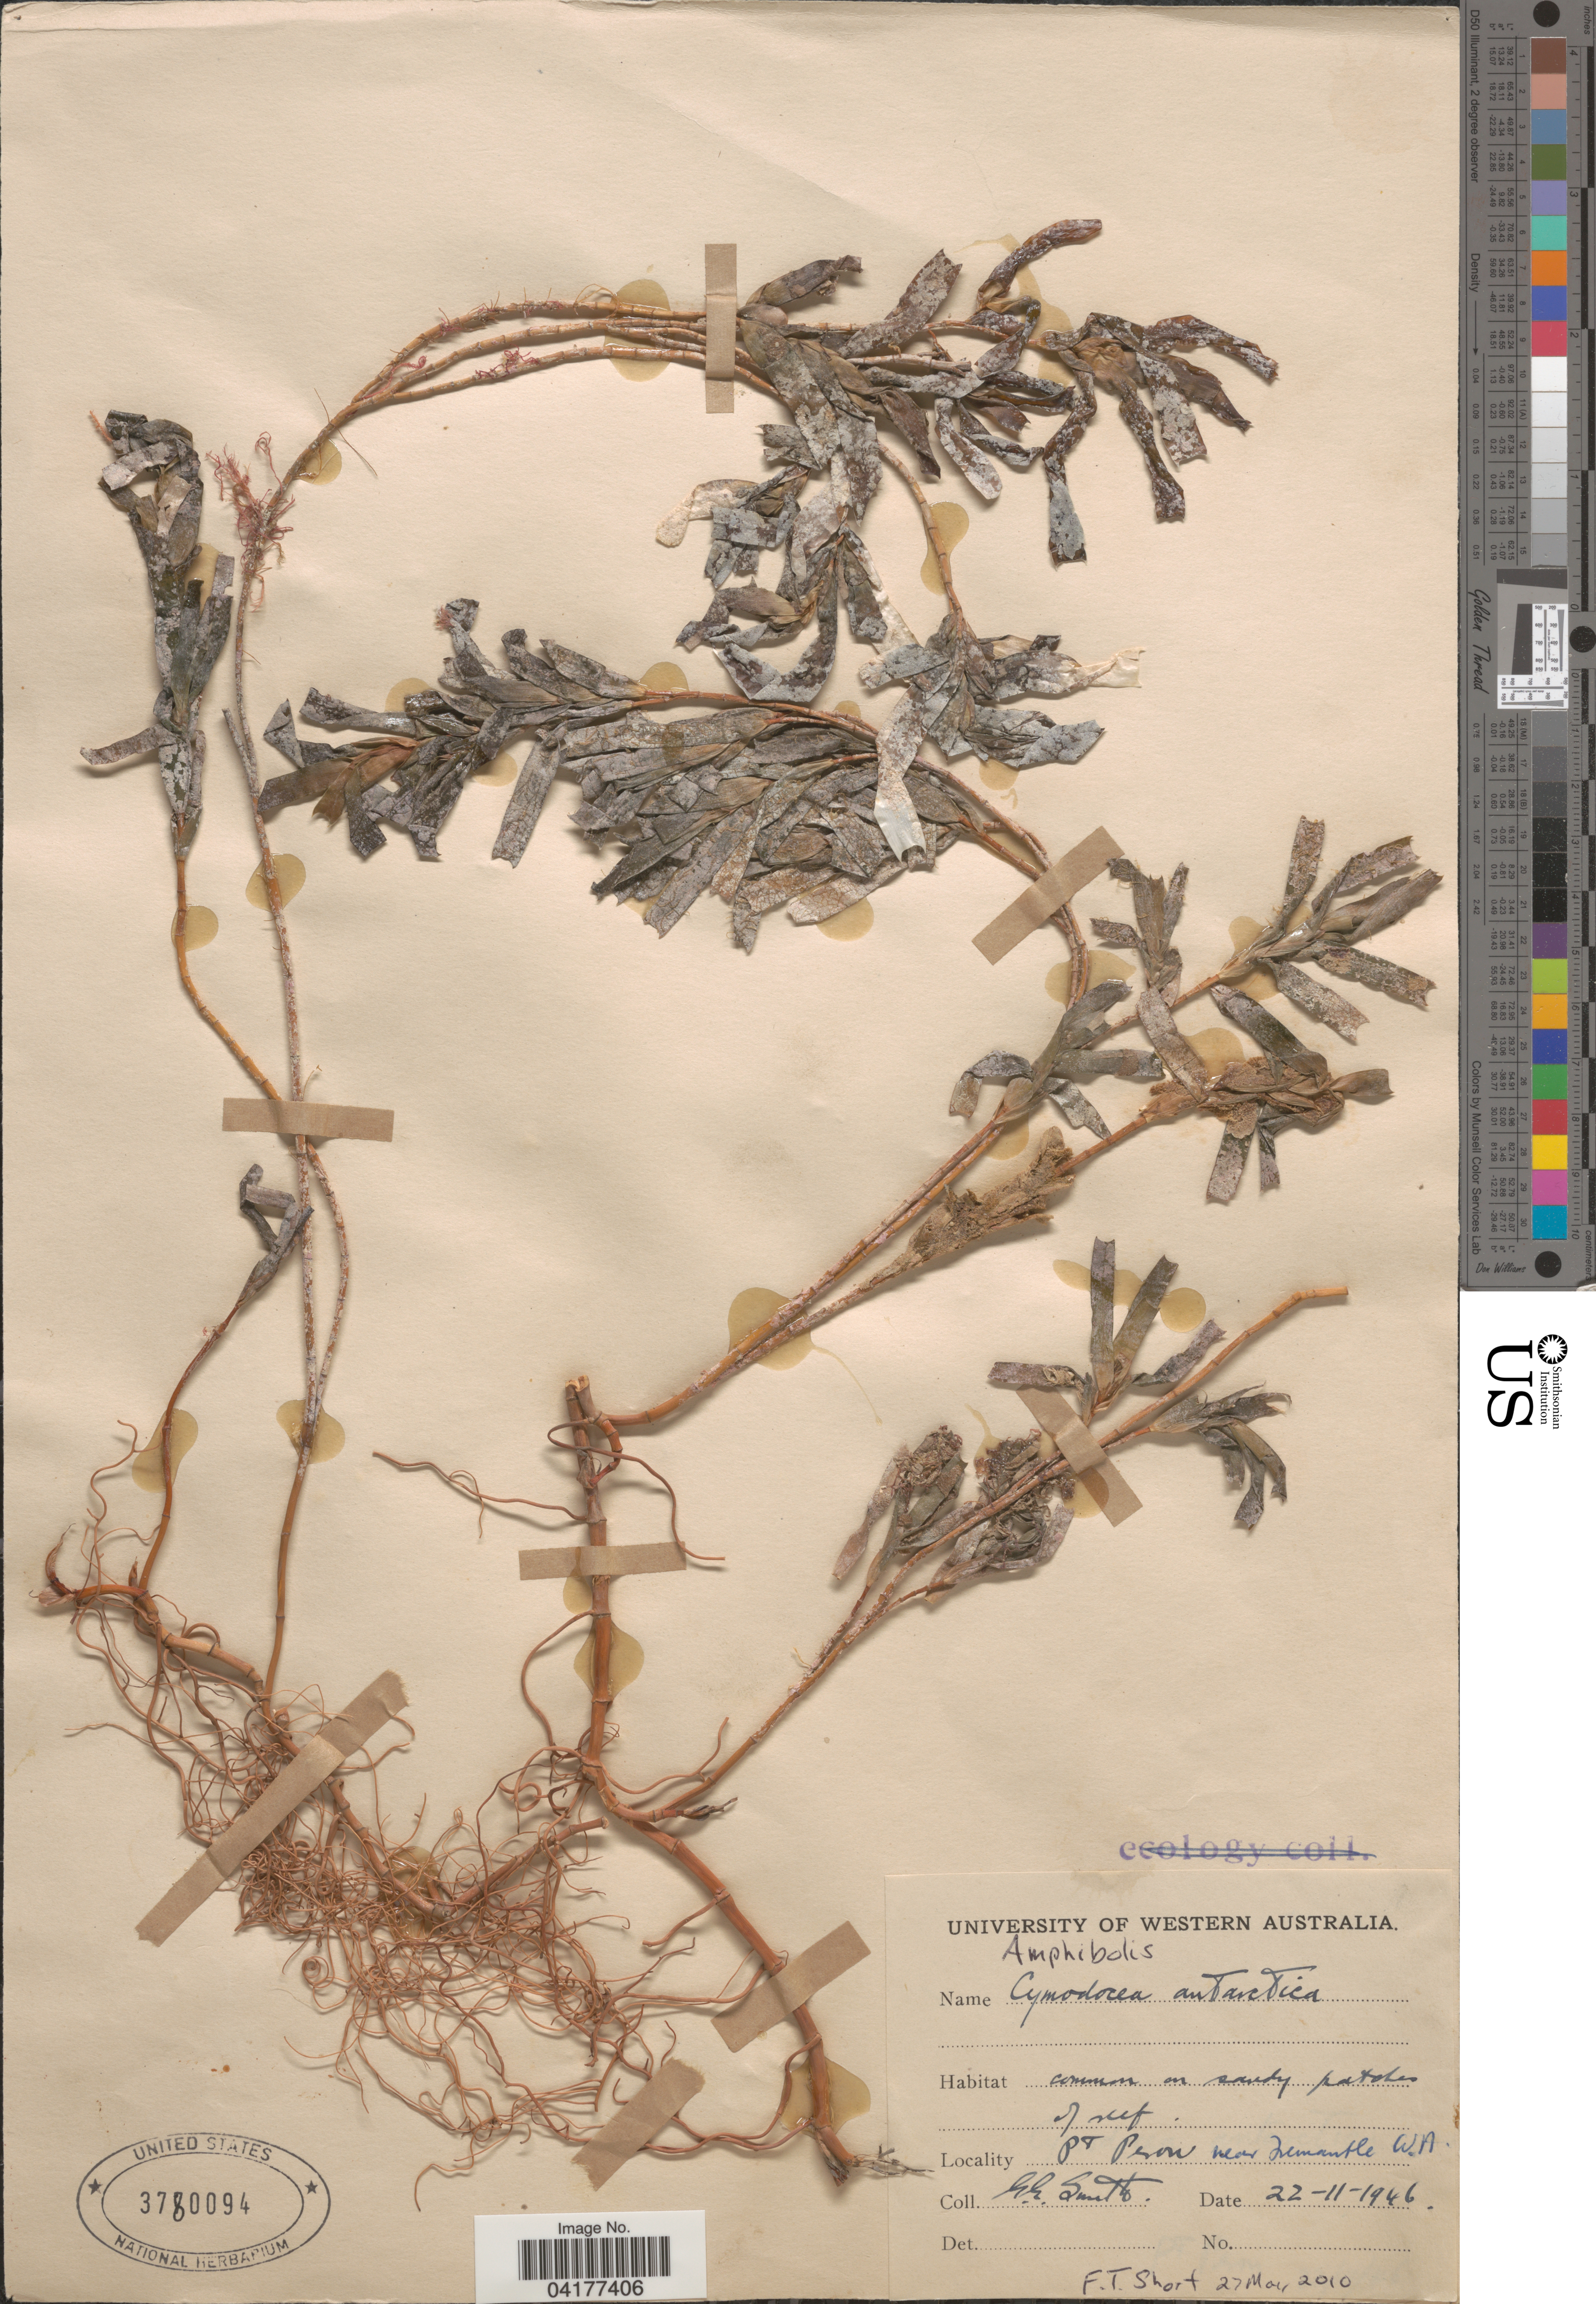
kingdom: Plantae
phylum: Tracheophyta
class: Liliopsida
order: Alismatales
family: Cymodoceaceae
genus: Amphibolis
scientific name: Amphibolis antarctica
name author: (Labill.) Asch.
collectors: G. G. Smith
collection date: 1946-11-22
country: Australia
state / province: Western Australia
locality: Pt Peron near Fremantle.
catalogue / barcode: US 3780094